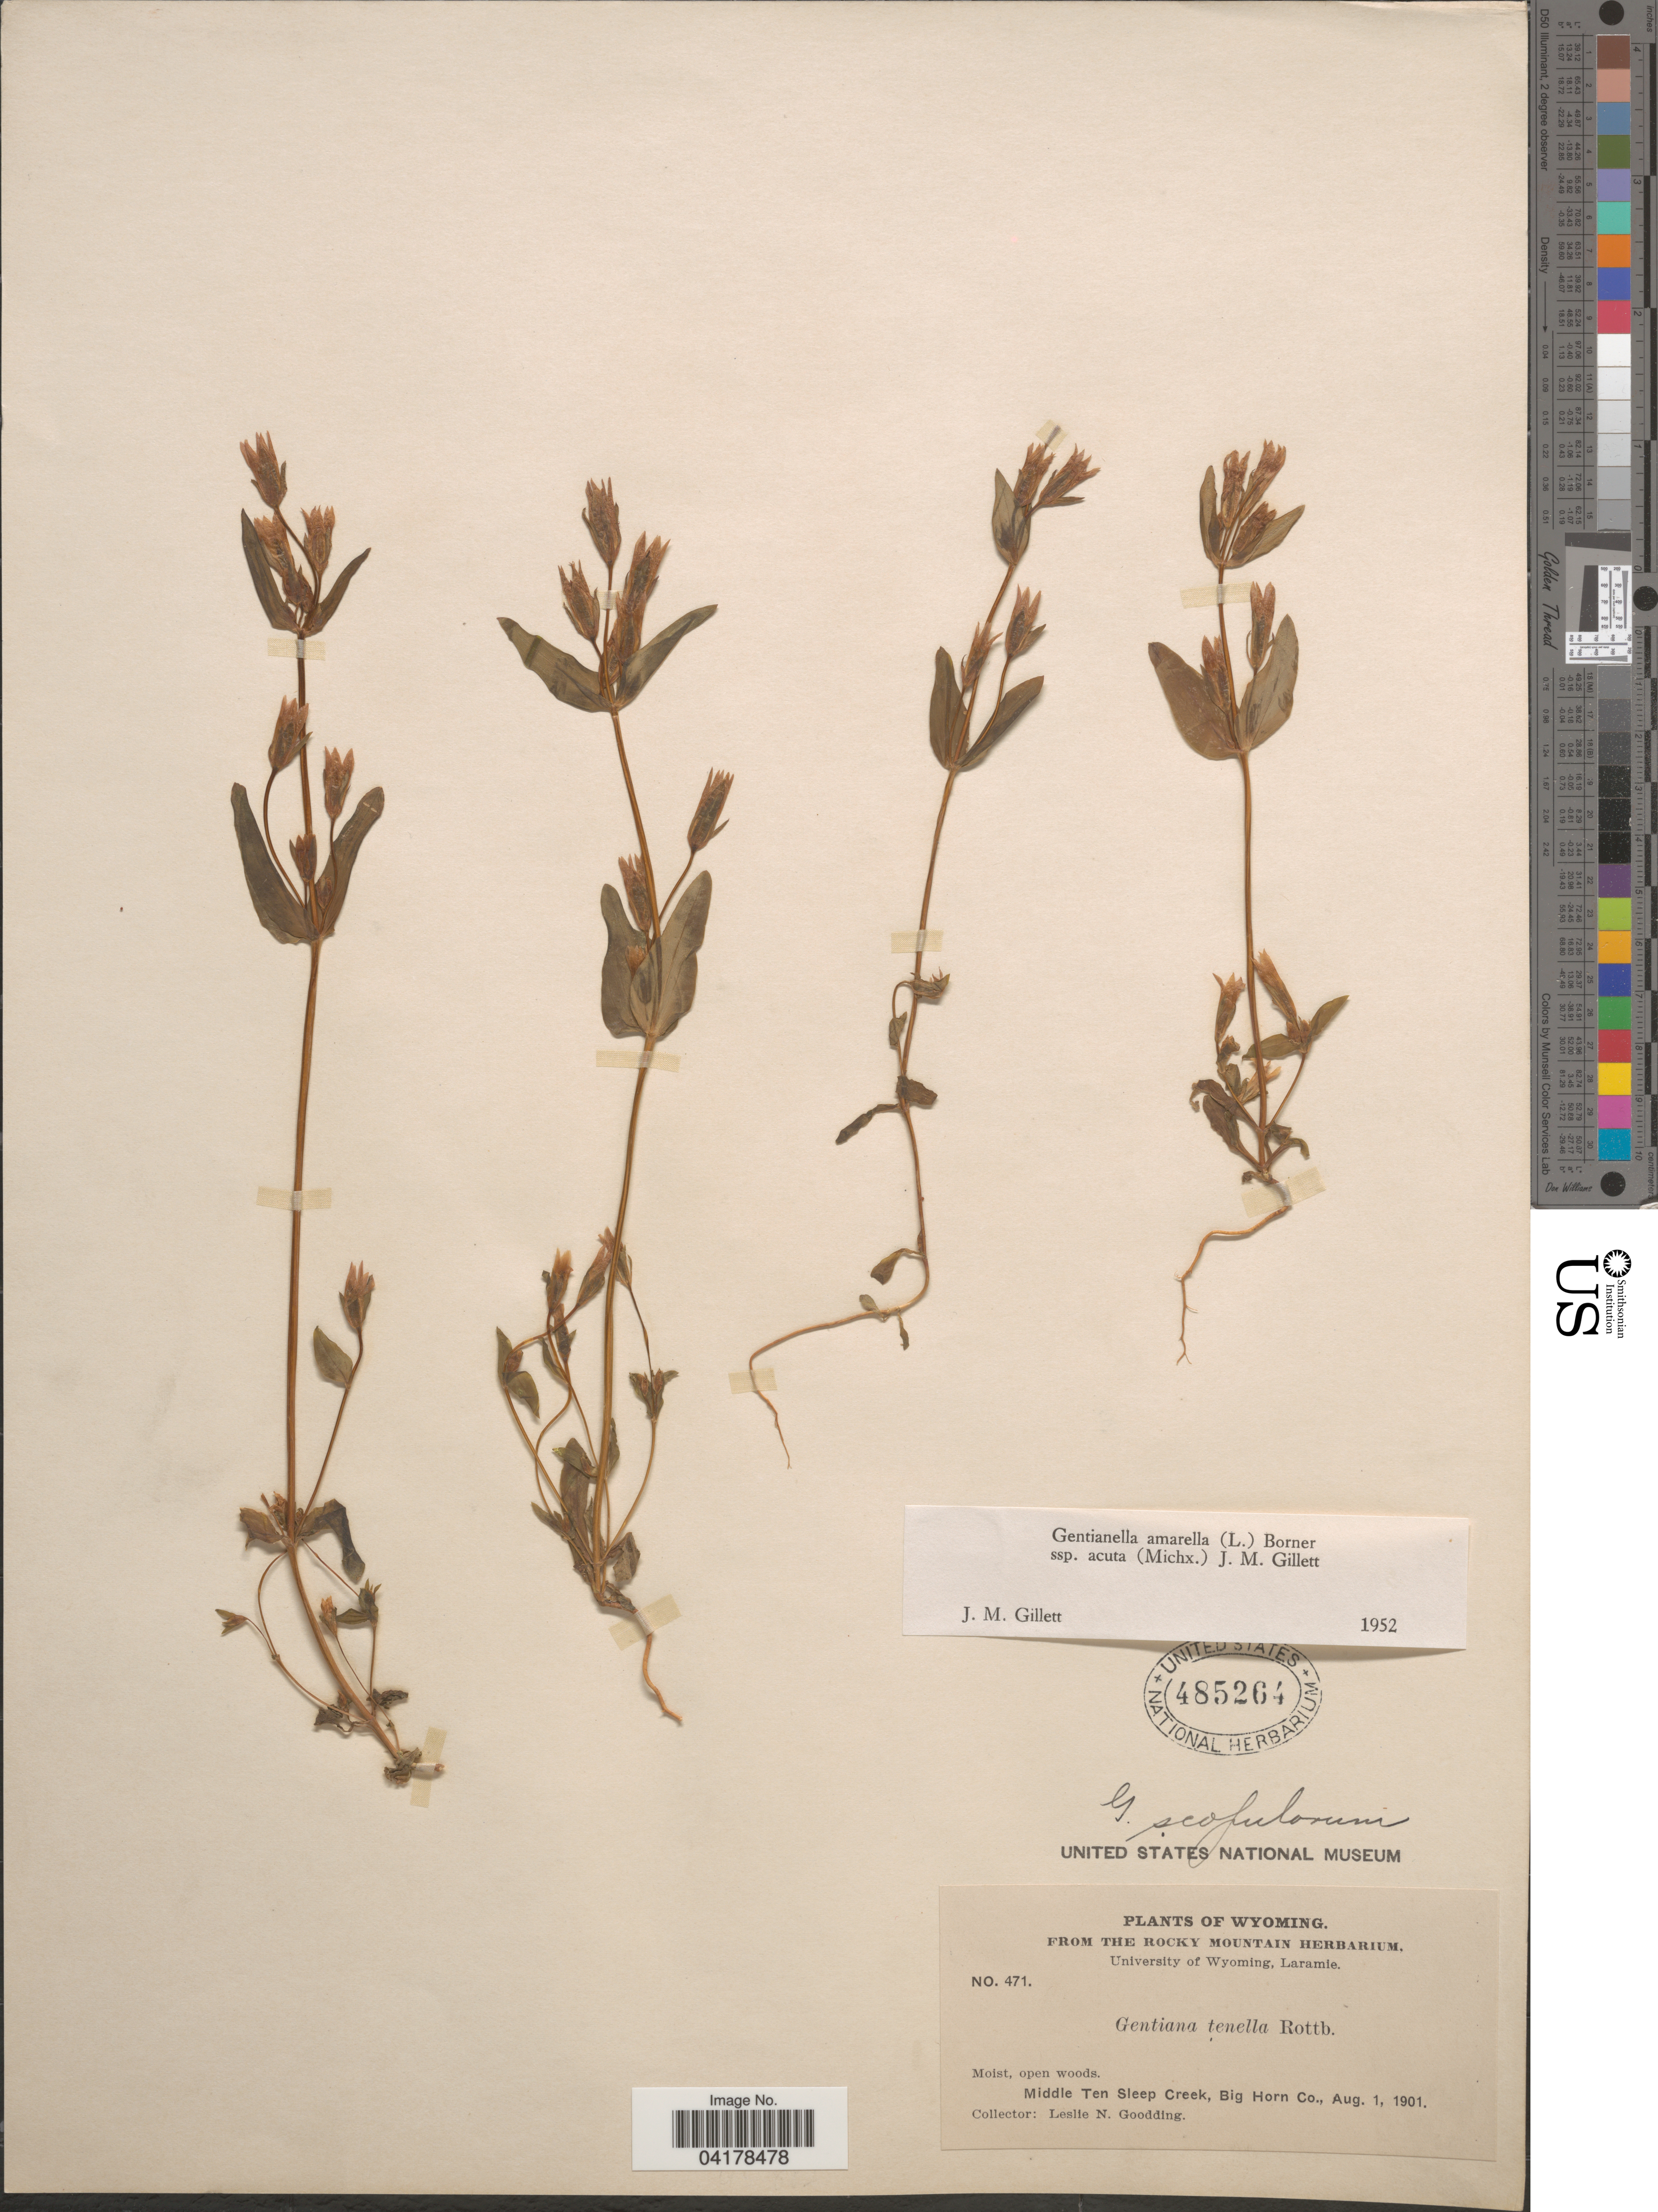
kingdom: Plantae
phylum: Tracheophyta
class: Magnoliopsida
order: Gentianales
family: Gentianaceae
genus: Gentianella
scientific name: Gentianella amarella subsp. acuta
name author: (Michx.) J.M. Gillett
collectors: L. N. Goodding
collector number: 471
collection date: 1901-08-01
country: United States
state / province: Wyoming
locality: Middle Ten Sleep Creek, Big Horn Co.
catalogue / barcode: US 485264